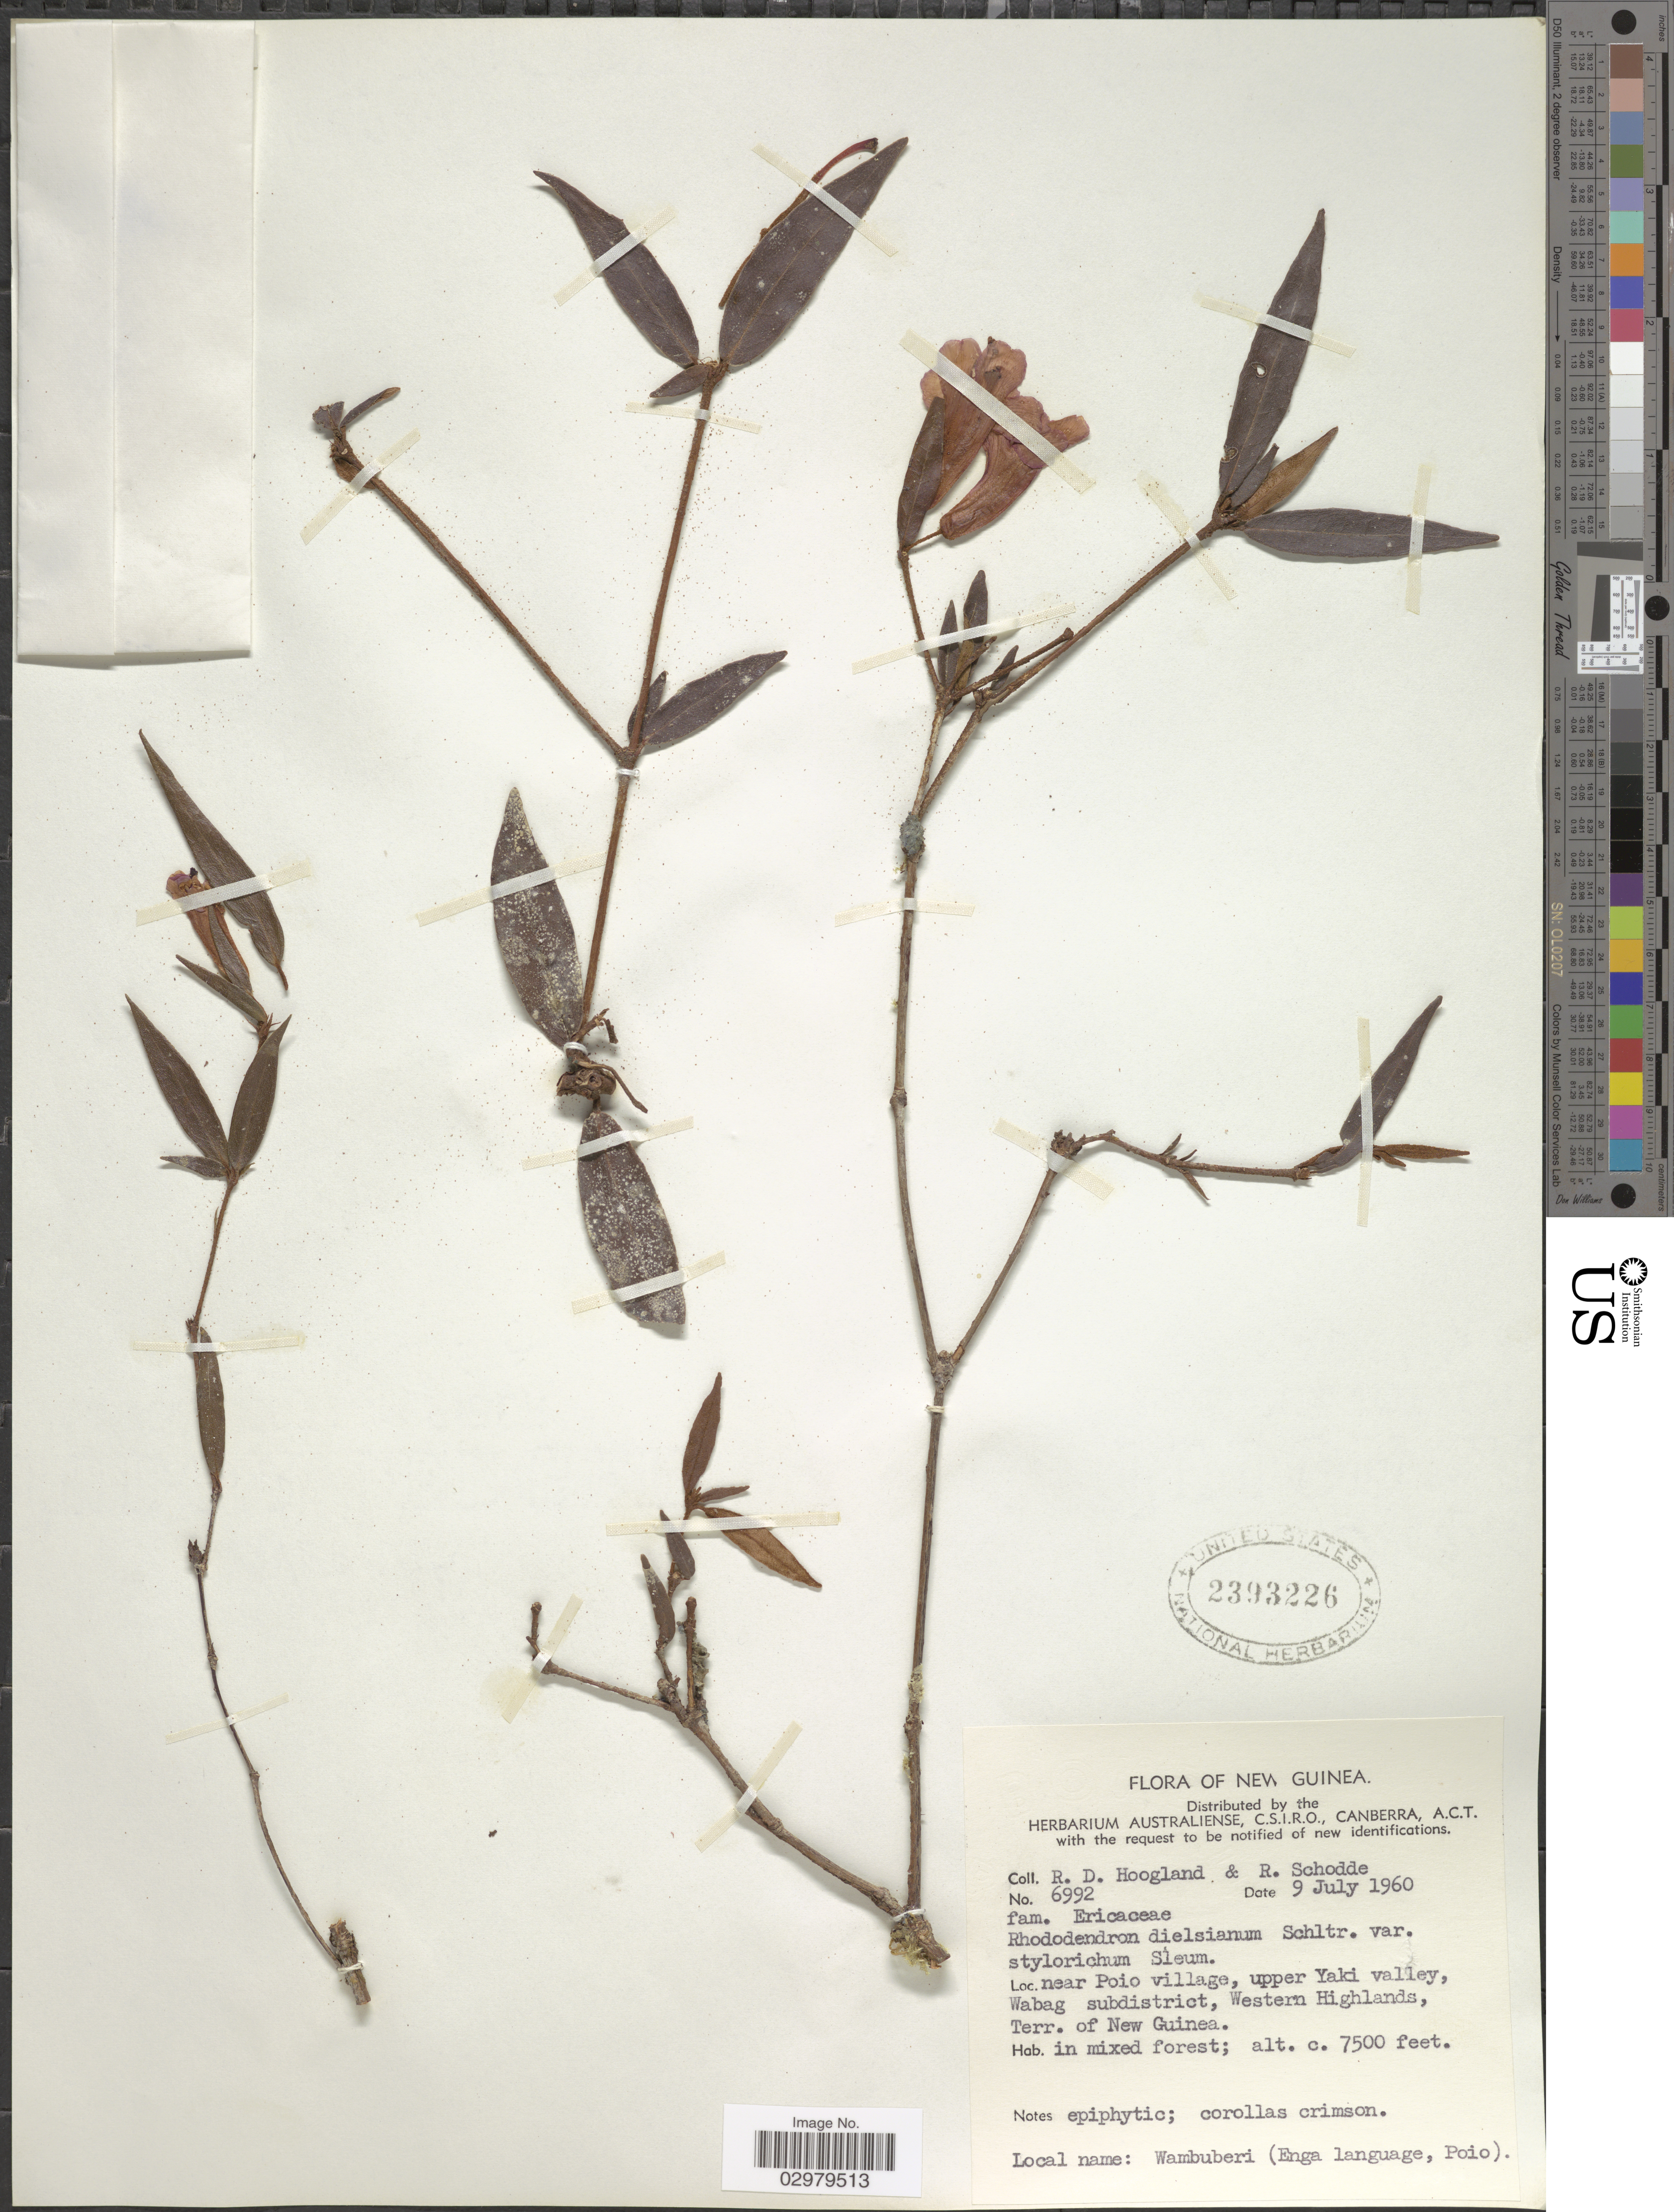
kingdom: Plantae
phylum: Tracheophyta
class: Magnoliopsida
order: Ericales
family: Ericaceae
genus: Rhododendron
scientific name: Rhododendron dielsianum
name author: Schltr.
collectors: R. D. Hoogland & R. Schodde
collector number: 6992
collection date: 1960-07-09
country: Papua New Guinea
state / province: Western Highlands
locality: New Guinea. Near Poio village, upper Yaki valley, Wabag subdistrict, Western Highlands, Terr. of New Guinea.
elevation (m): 2286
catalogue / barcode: US 2393226